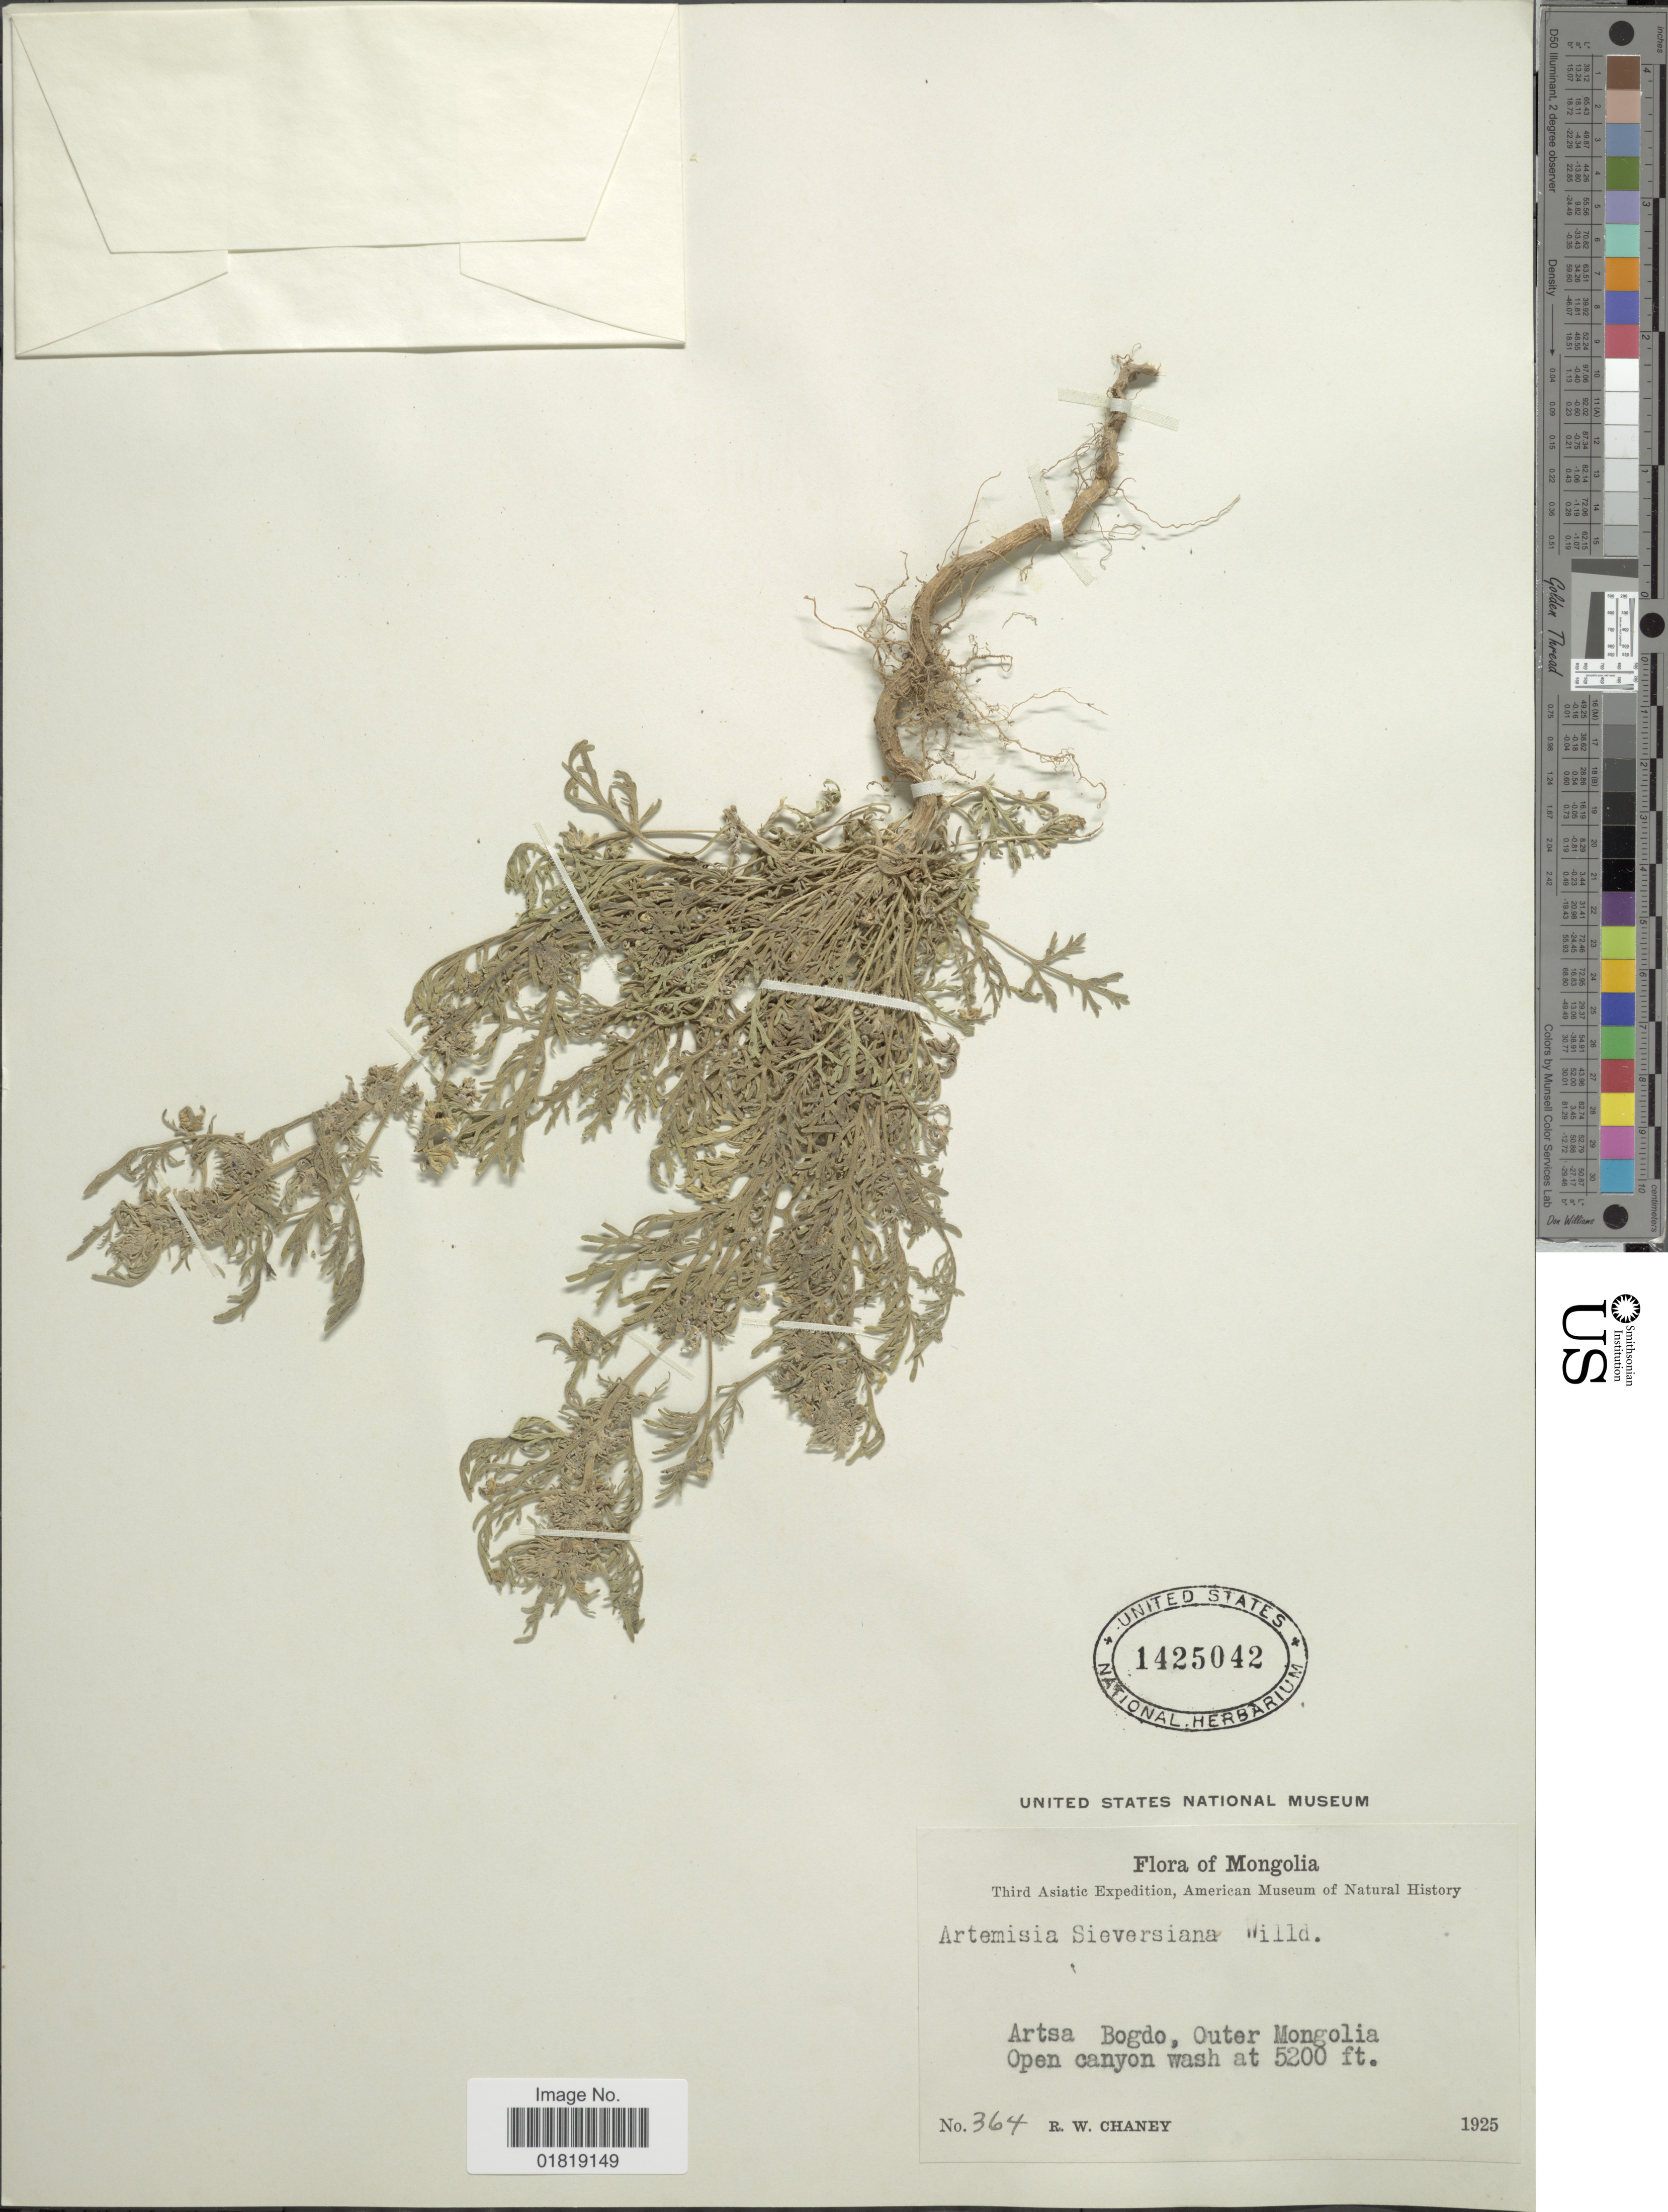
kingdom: Plantae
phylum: Tracheophyta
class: Magnoliopsida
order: Asterales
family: Asteraceae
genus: Artemisia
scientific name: Artemisia sieversiana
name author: Willd.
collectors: R. Chaney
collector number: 364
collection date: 1925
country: Mongolia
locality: Artsa Bogdo, Outer Mongolia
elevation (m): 1585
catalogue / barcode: US 1425042